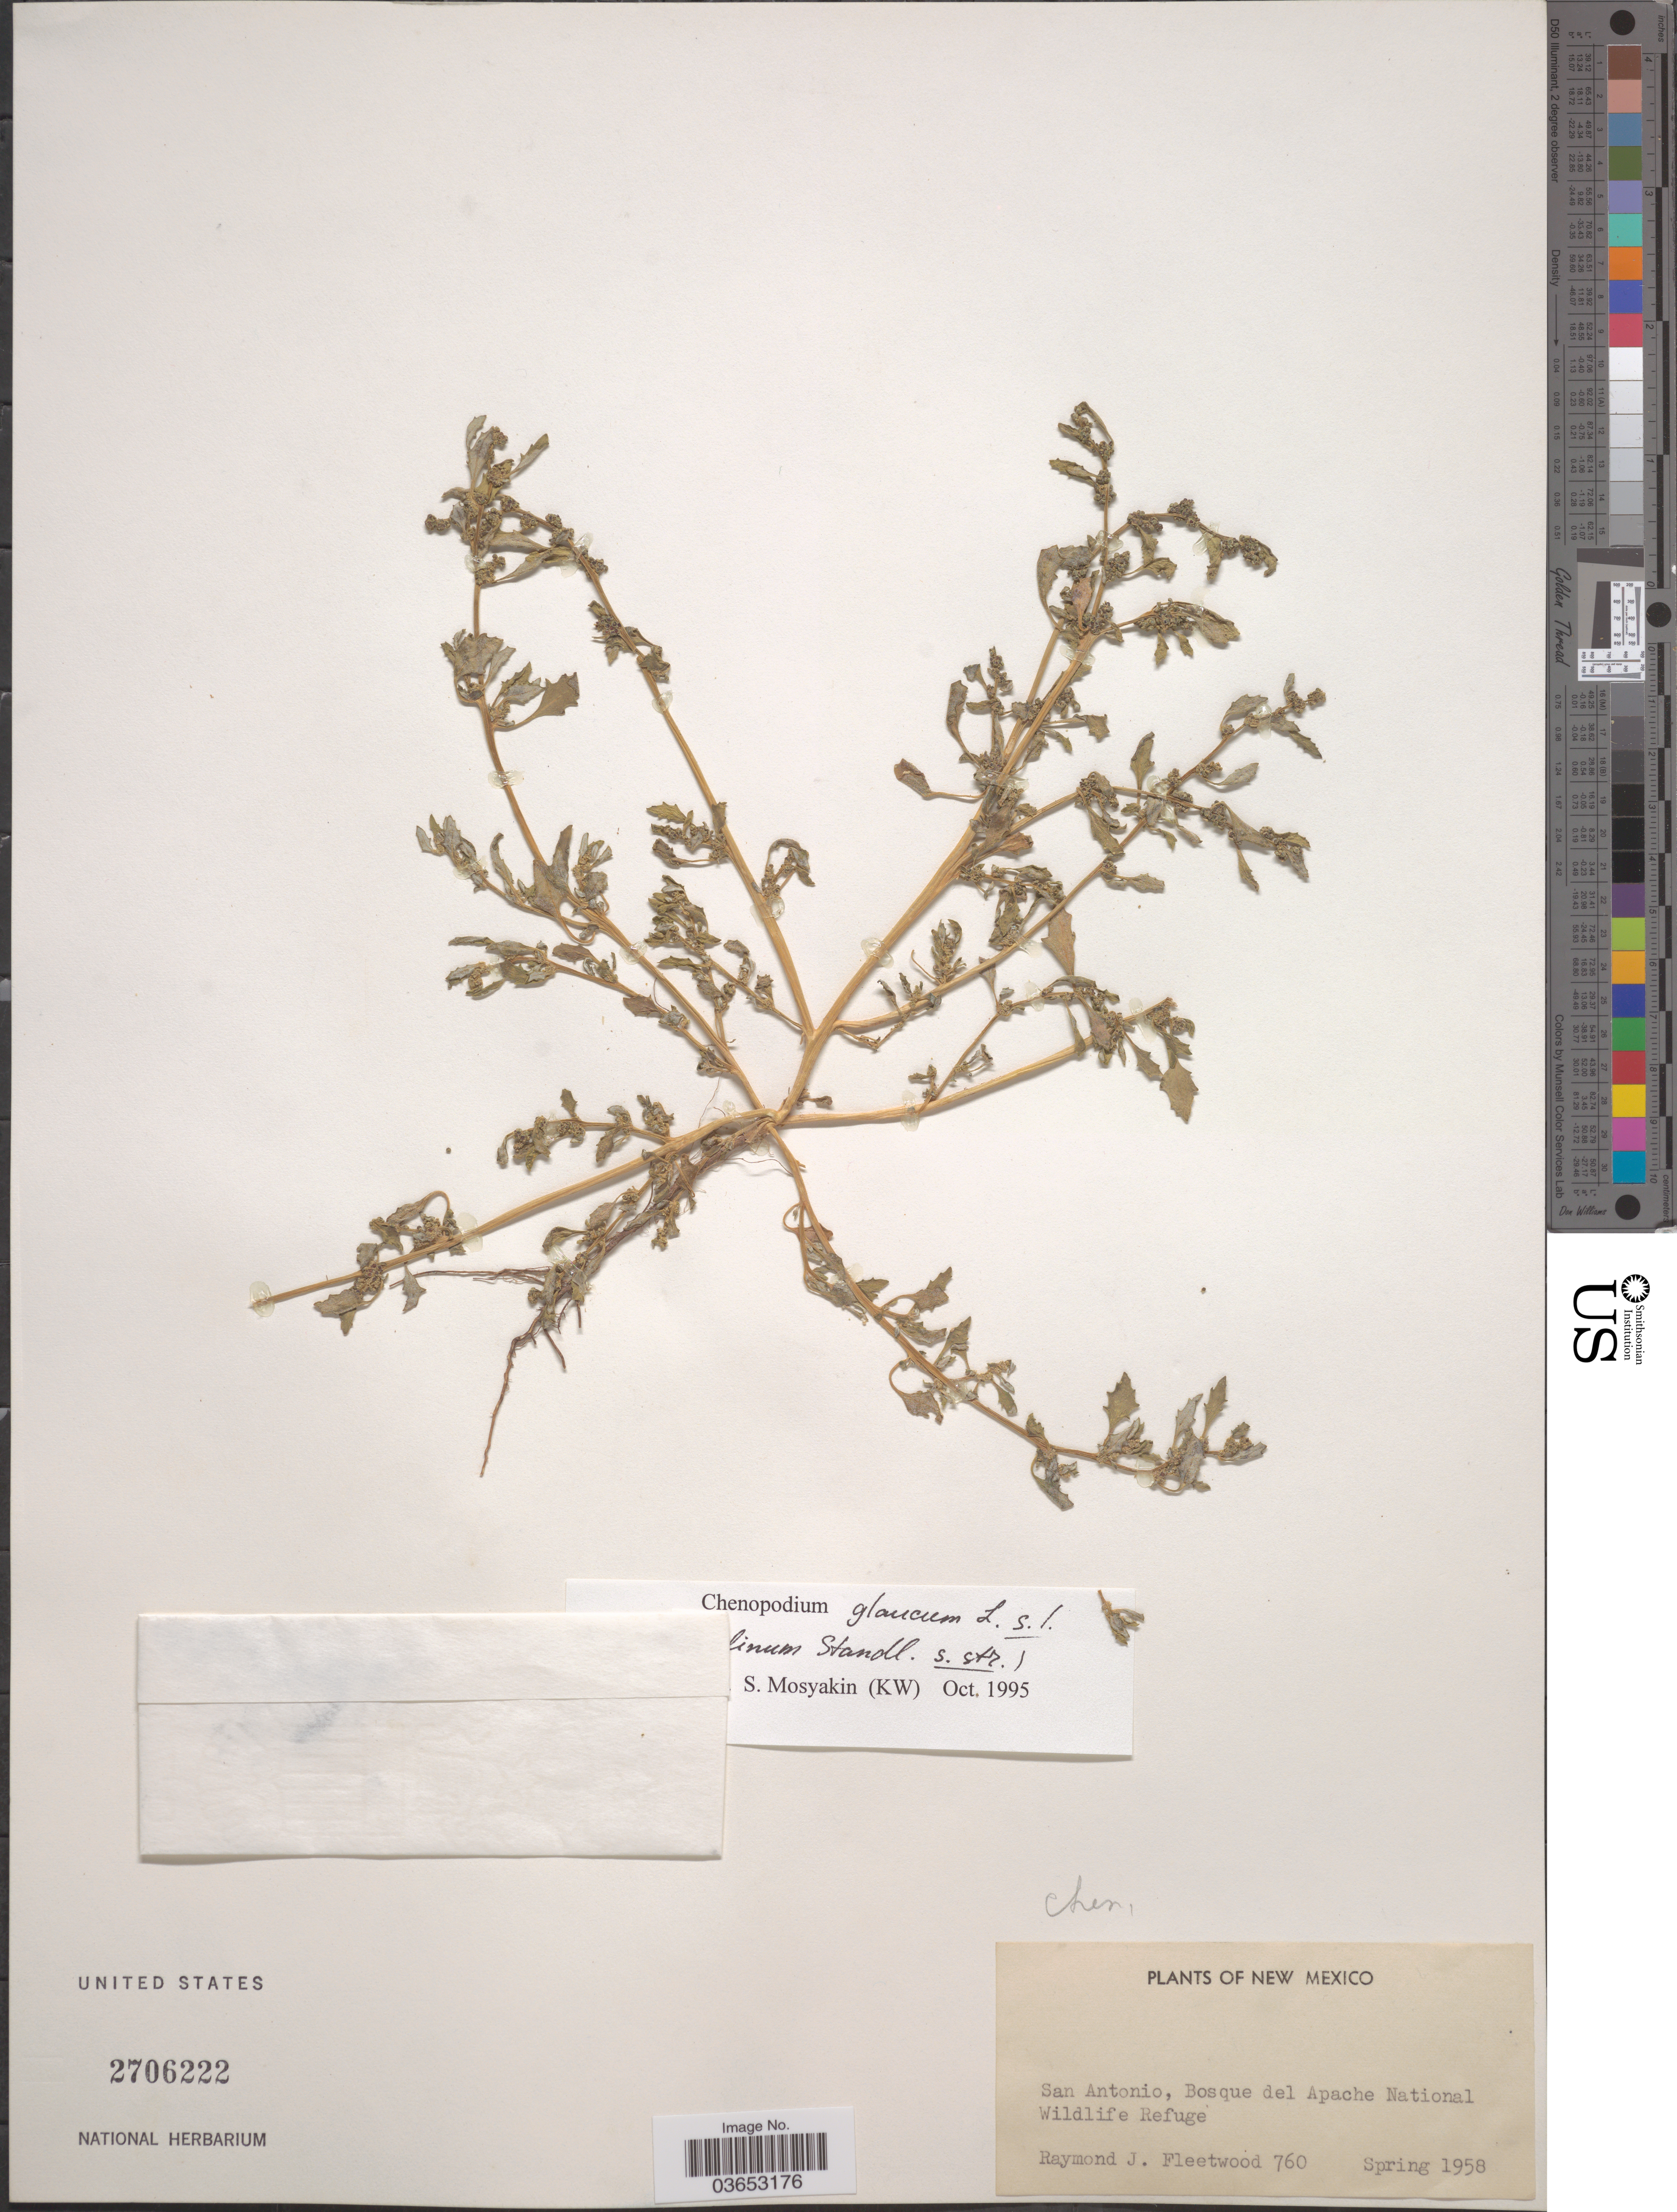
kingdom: Plantae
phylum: Tracheophyta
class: Magnoliopsida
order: Caryophyllales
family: Amaranthaceae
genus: Chenopodium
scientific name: Chenopodium glaucum subsp. salinum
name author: (Aellen) Aellen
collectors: R. J. Fleetwood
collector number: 760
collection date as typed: Spring 1958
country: United States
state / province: New Mexico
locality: San Antonio, Bosque del Apache National Wildlife Refuge.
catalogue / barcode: US 2706222